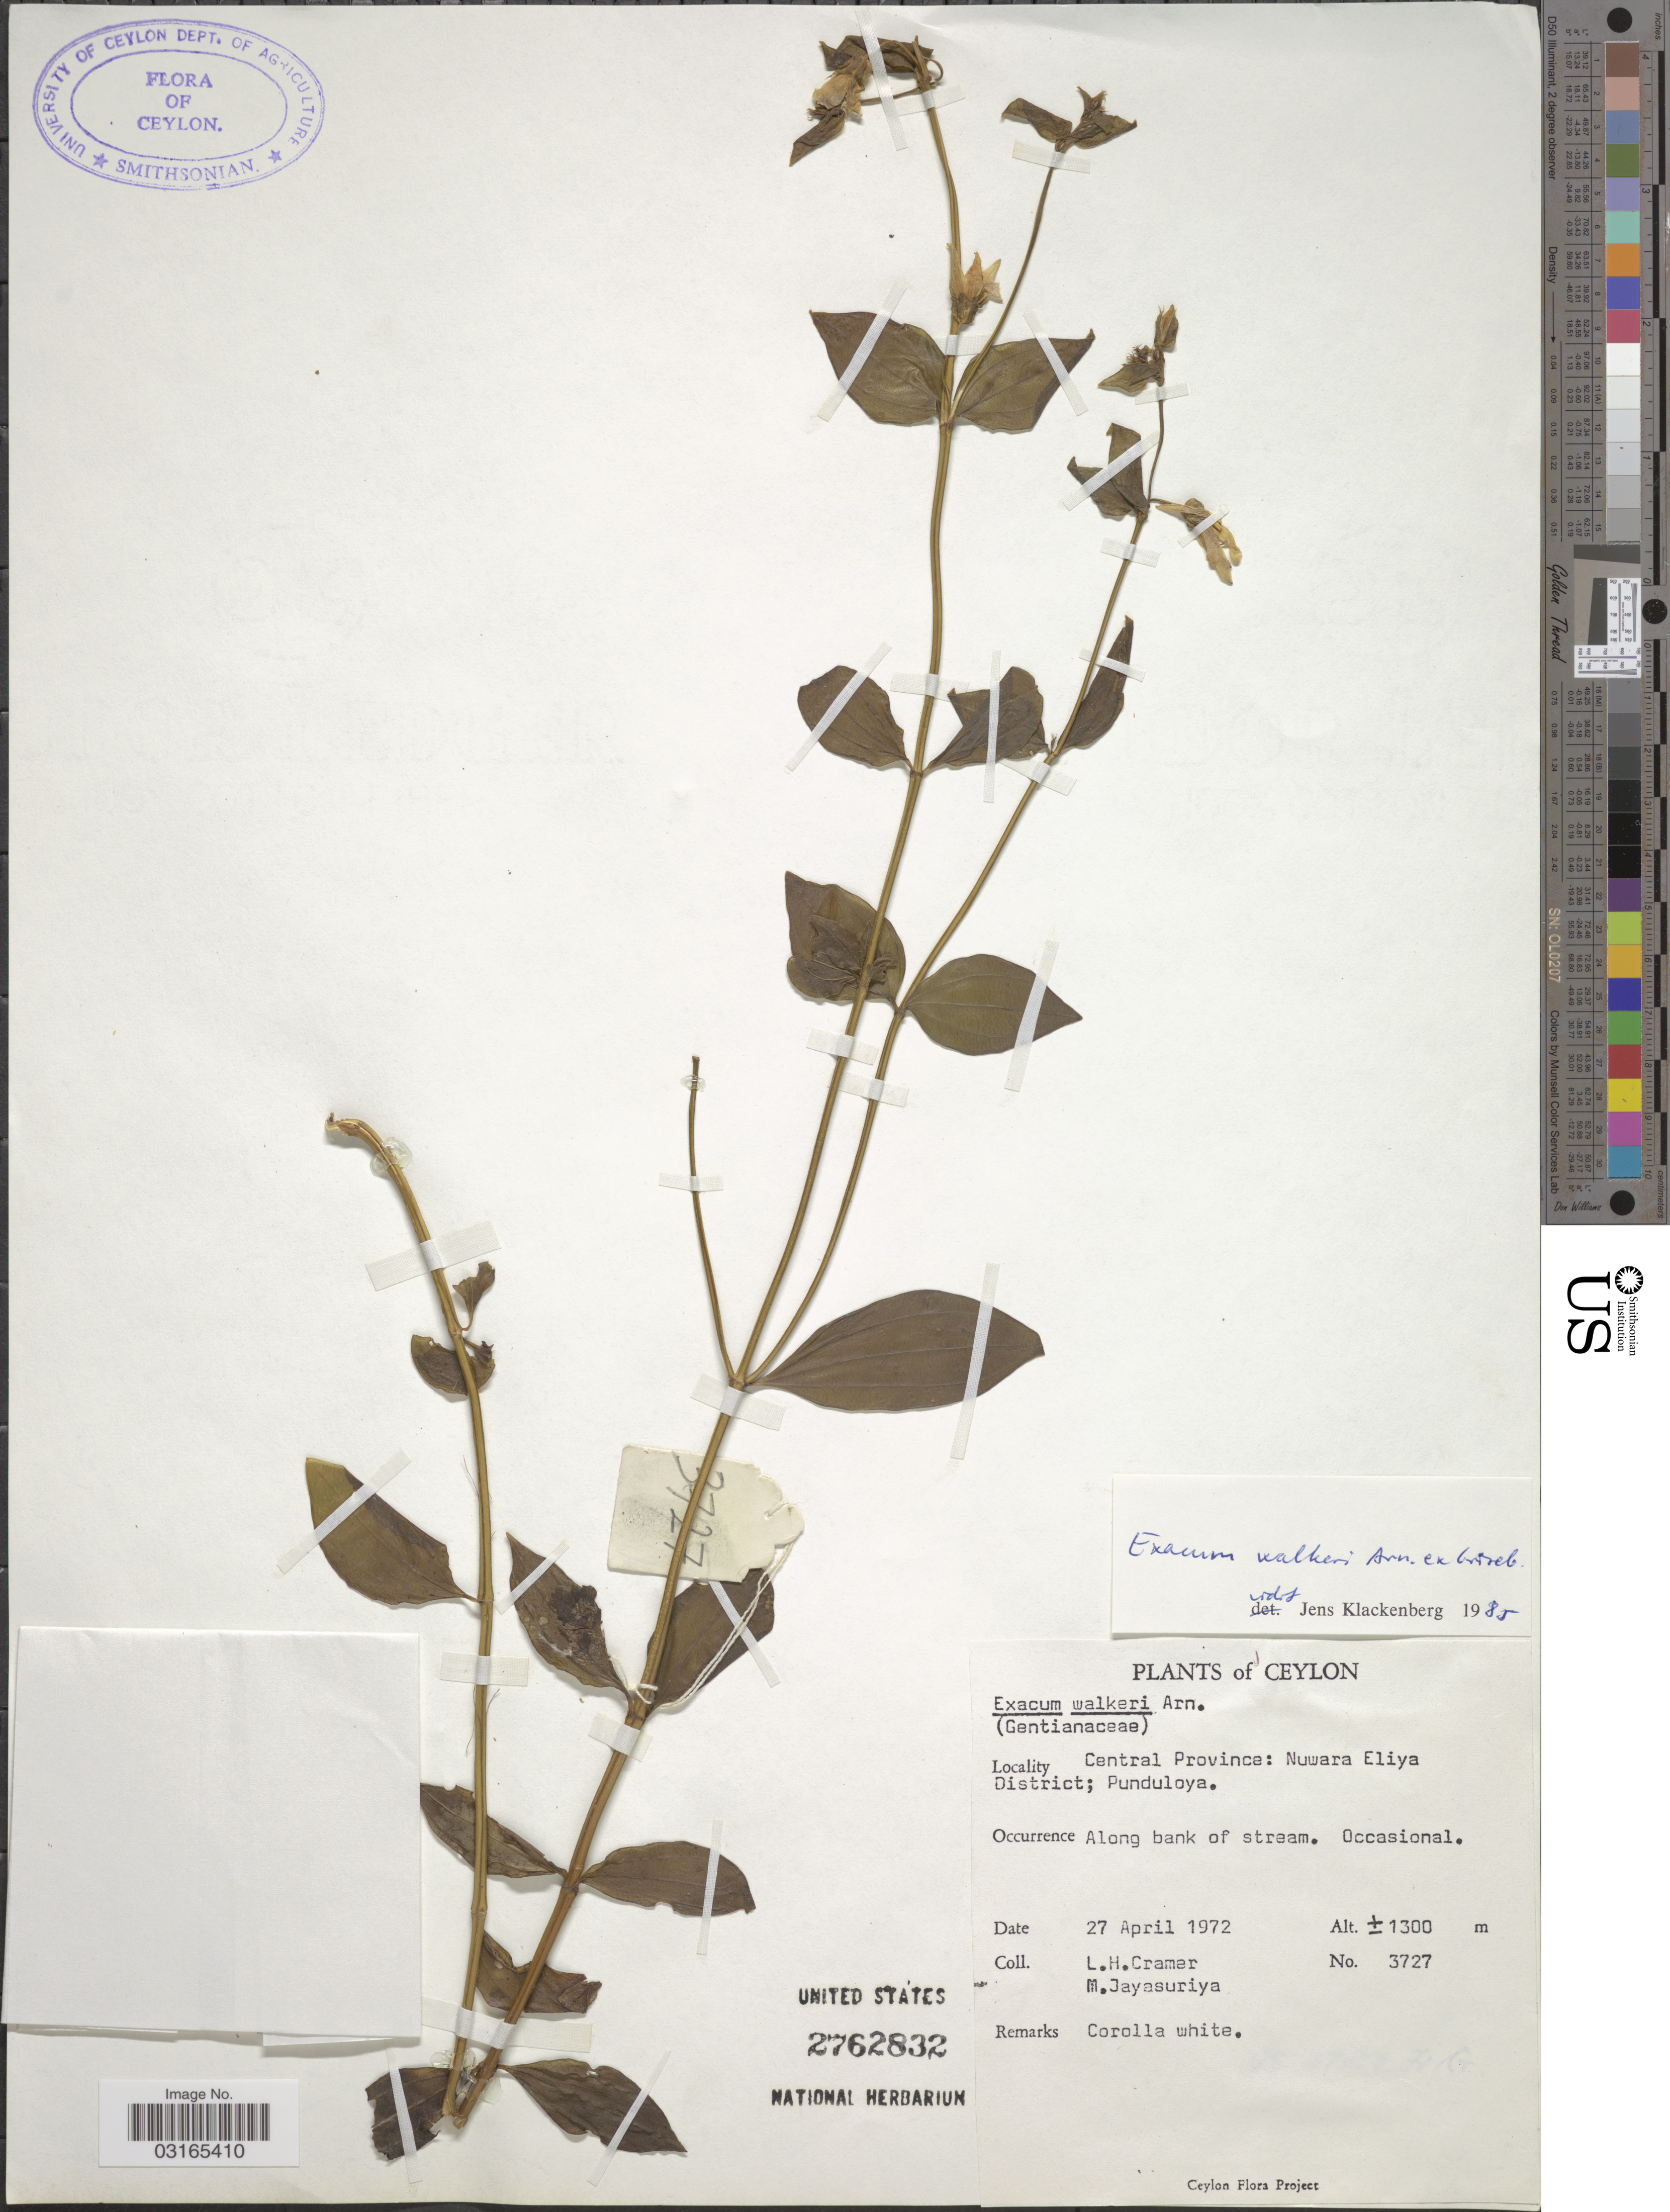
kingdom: Plantae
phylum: Tracheophyta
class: Magnoliopsida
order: Gentianales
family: Gentianaceae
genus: Exacum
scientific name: Exacum walkeri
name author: Arn. ex Griseb.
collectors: L. H. Cramer & M. Jayasuriya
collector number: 3727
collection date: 1972-04-27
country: Sri Lanka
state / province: Central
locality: Ceylon. Nuwara Eliya District; Punduloya. Along bank of stream.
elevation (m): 1300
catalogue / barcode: US 2762832